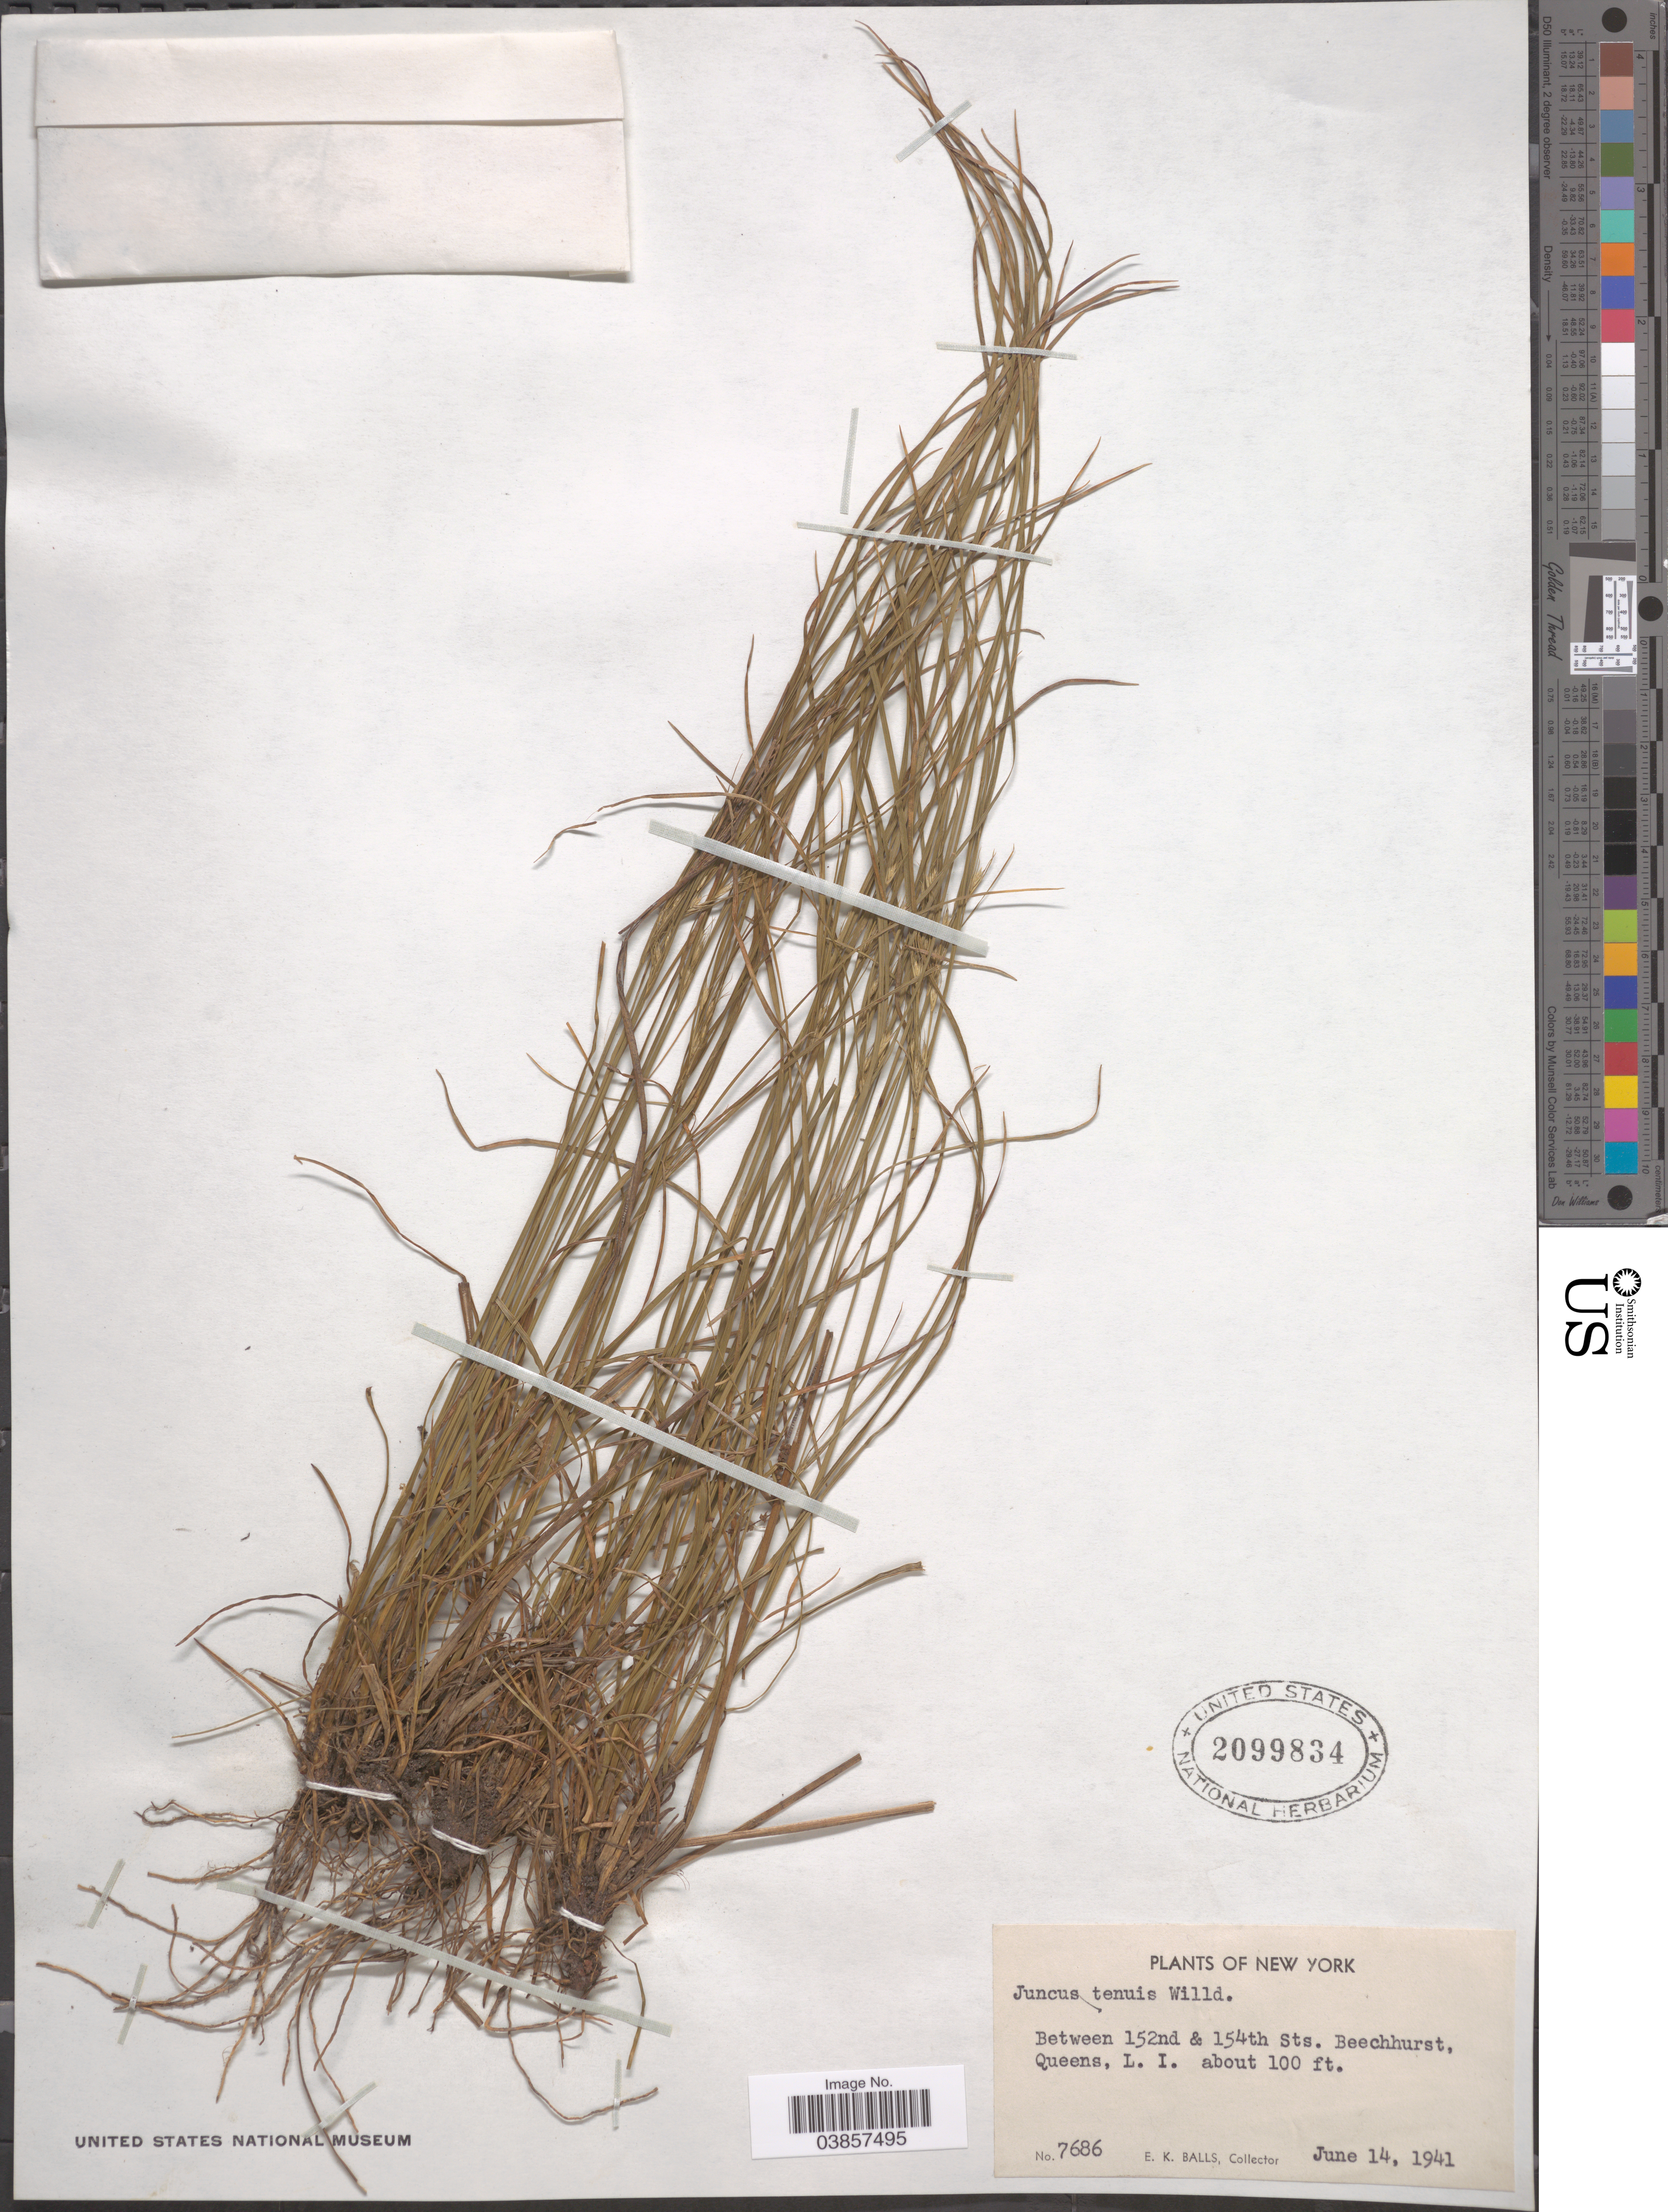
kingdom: Plantae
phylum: Tracheophyta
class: Liliopsida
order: Poales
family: Juncaceae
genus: Juncus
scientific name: Juncus tenuis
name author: Willd.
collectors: E. K. Balls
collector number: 7686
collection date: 1941-06-14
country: United States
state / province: New York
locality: Between 152nd & 154th Sts. Beechhurst, Queens, L. I.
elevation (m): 30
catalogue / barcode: US 2099834